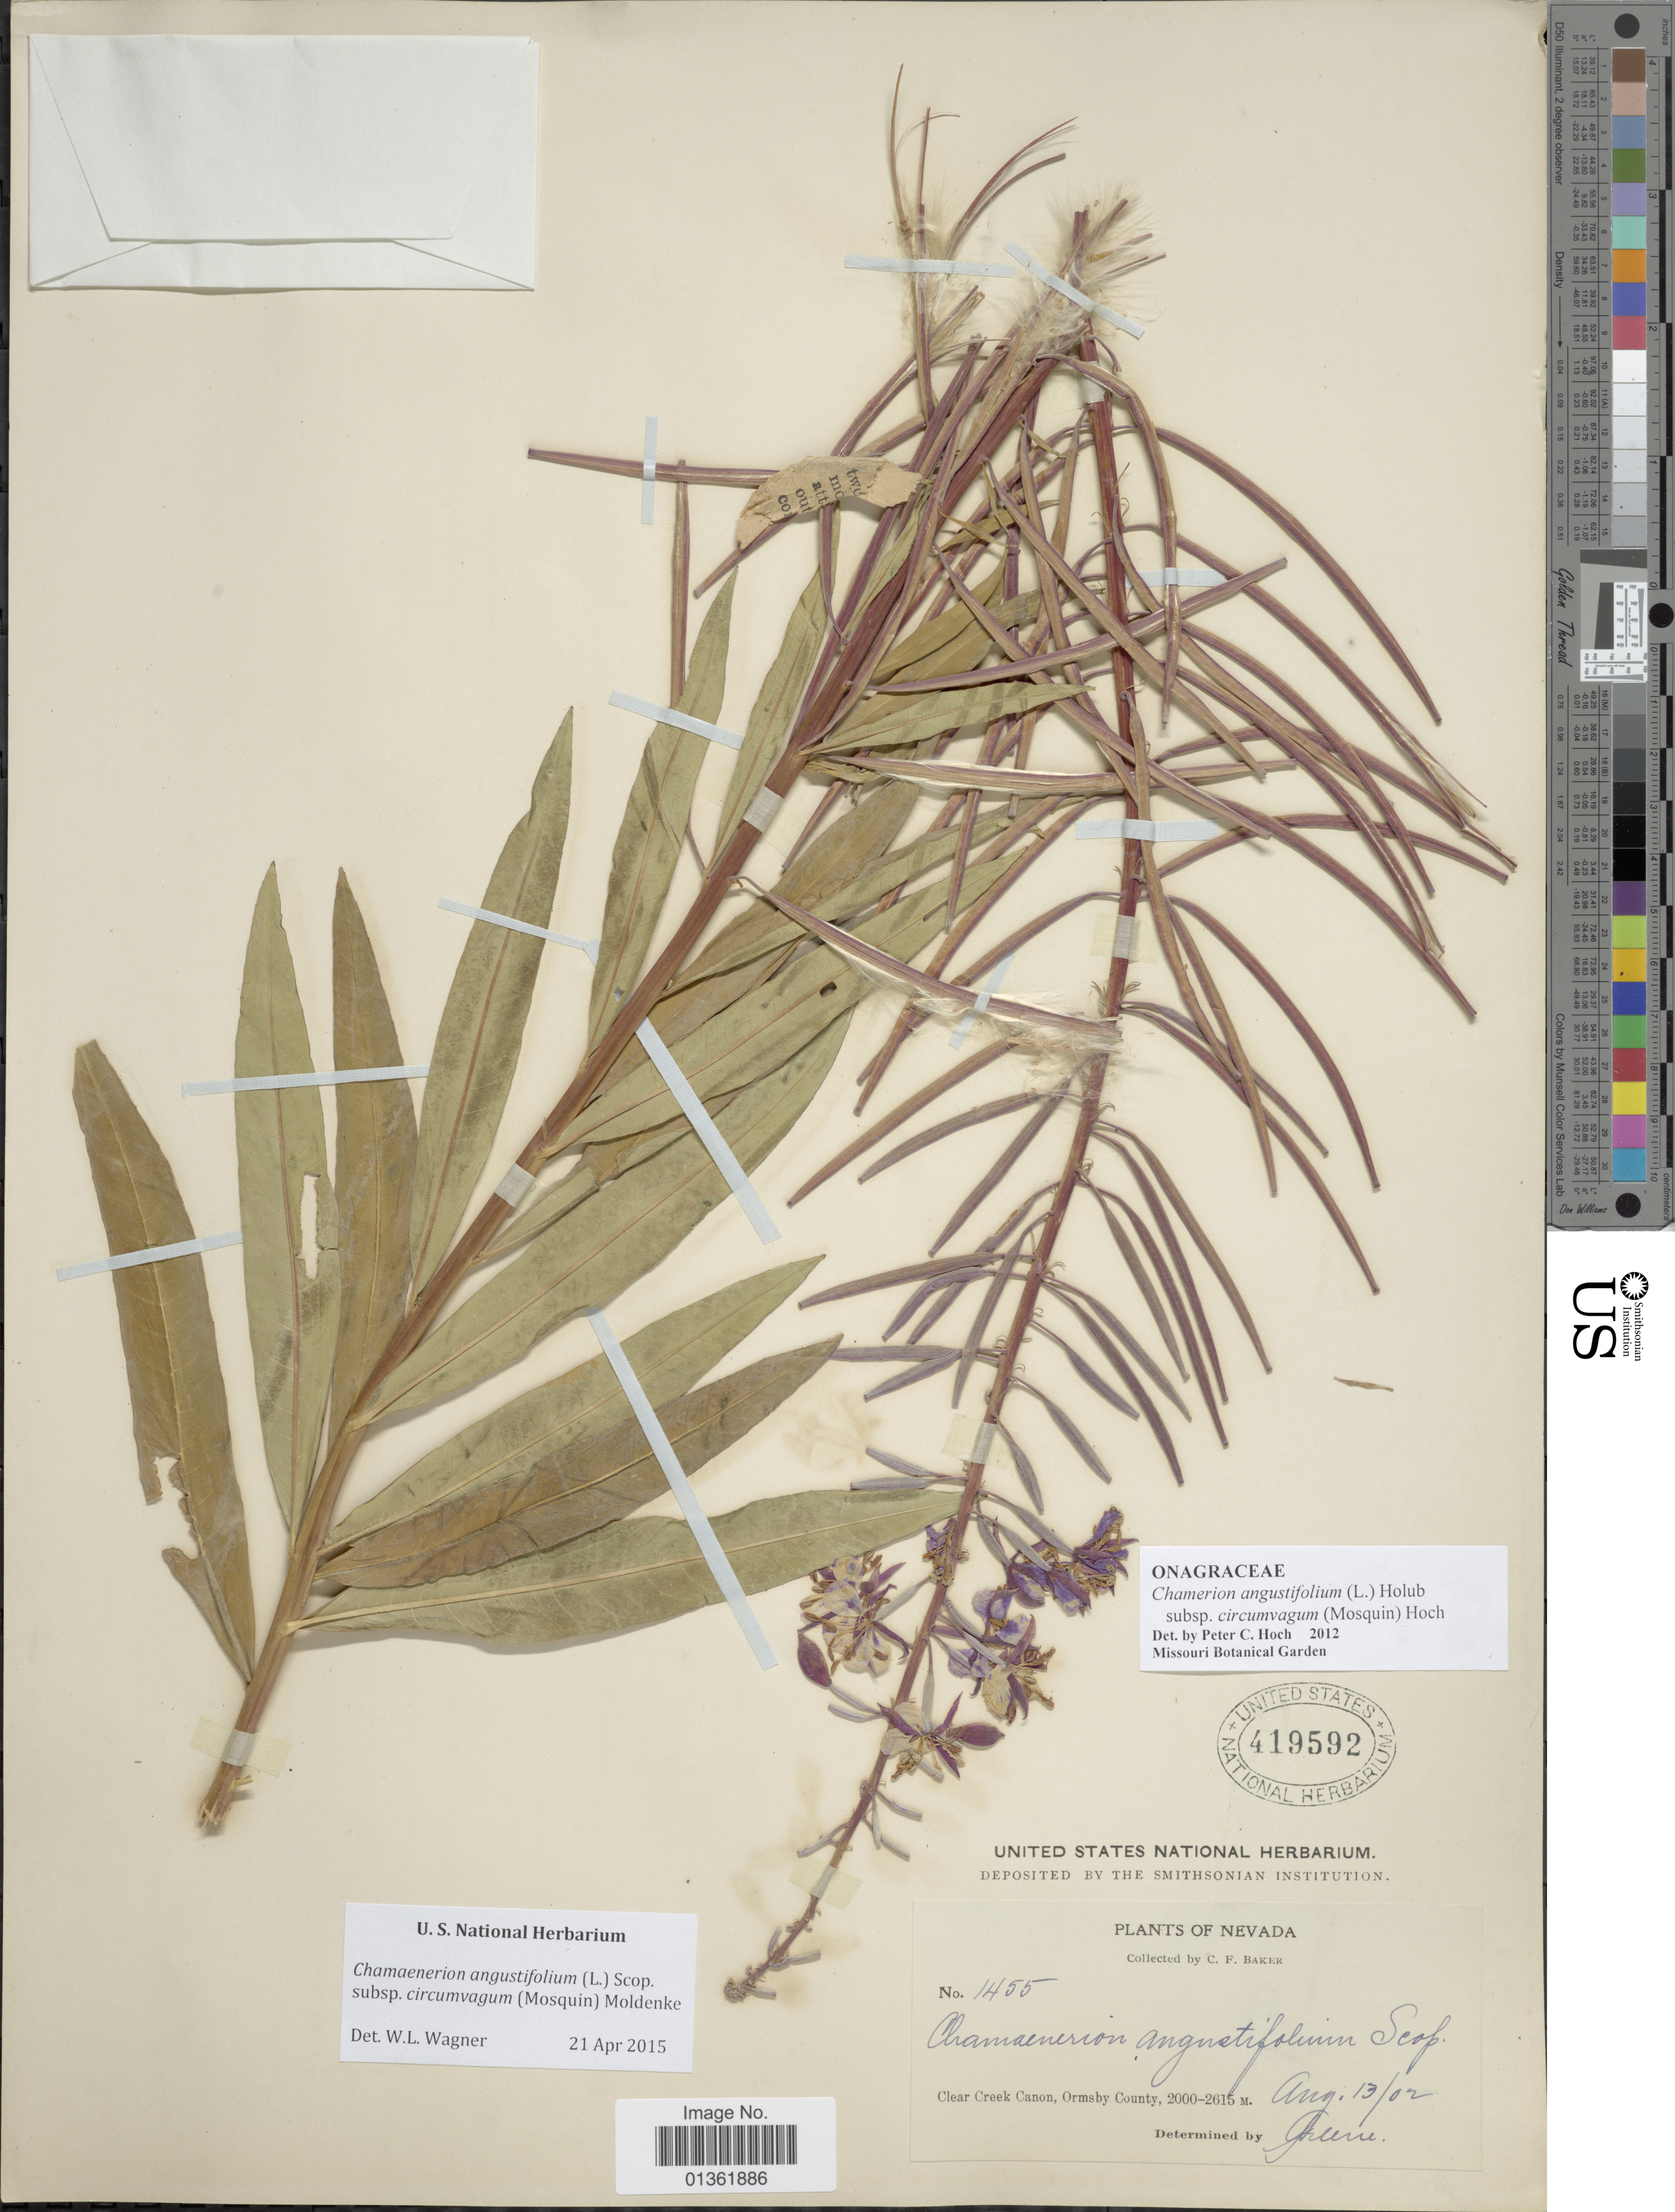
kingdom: Plantae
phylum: Tracheophyta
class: Magnoliopsida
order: Myrtales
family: Onagraceae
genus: Chamaenerion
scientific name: Chamaenerion angustifolium subsp. circumvagum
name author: (Mosquin) Moldenke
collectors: C. F. Baker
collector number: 1455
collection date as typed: Transcribed d/m/y: 13/8/02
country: United States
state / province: Nevada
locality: Clear Creek Canon, Ormsby County.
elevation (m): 2000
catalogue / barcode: US 419592